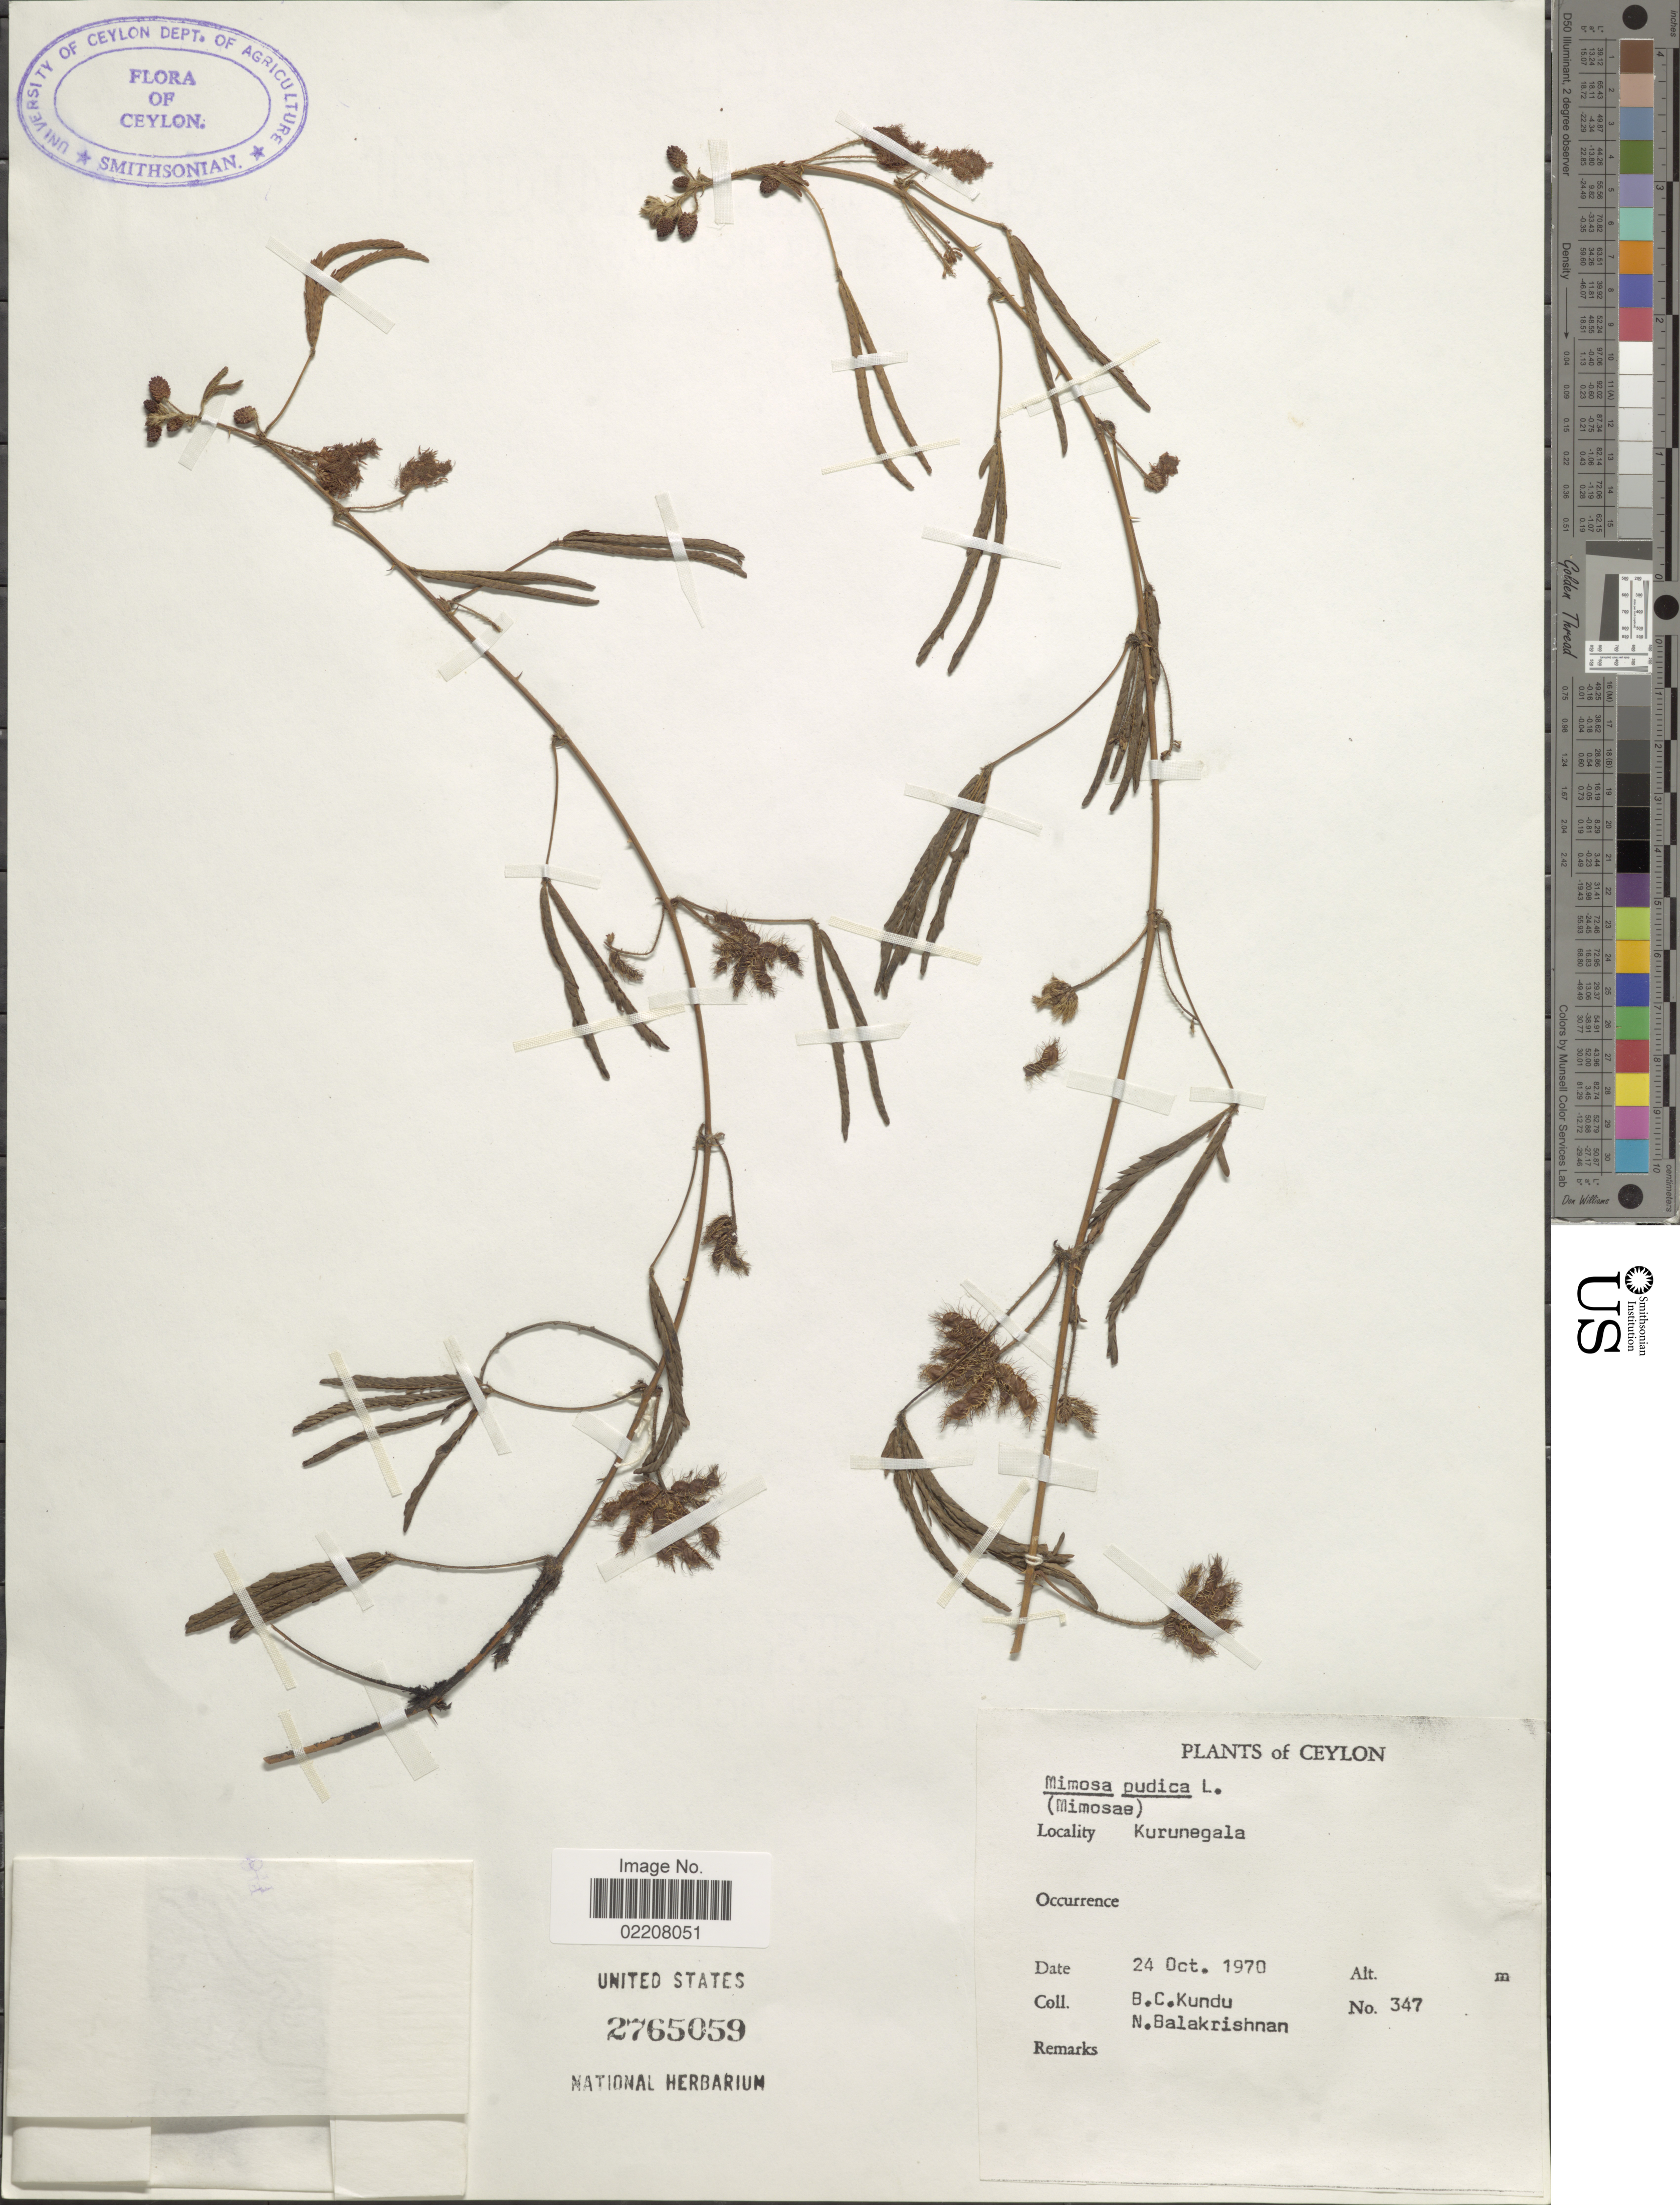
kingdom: Plantae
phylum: Tracheophyta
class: Magnoliopsida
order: Fabales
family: Fabaceae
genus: Mimosa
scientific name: Mimosa pudica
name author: L.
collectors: B. C. Kundu & N. Balakrishnan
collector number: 347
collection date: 1970-10-24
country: Sri Lanka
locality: Ceylon, Kurunegala.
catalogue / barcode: US 2765059